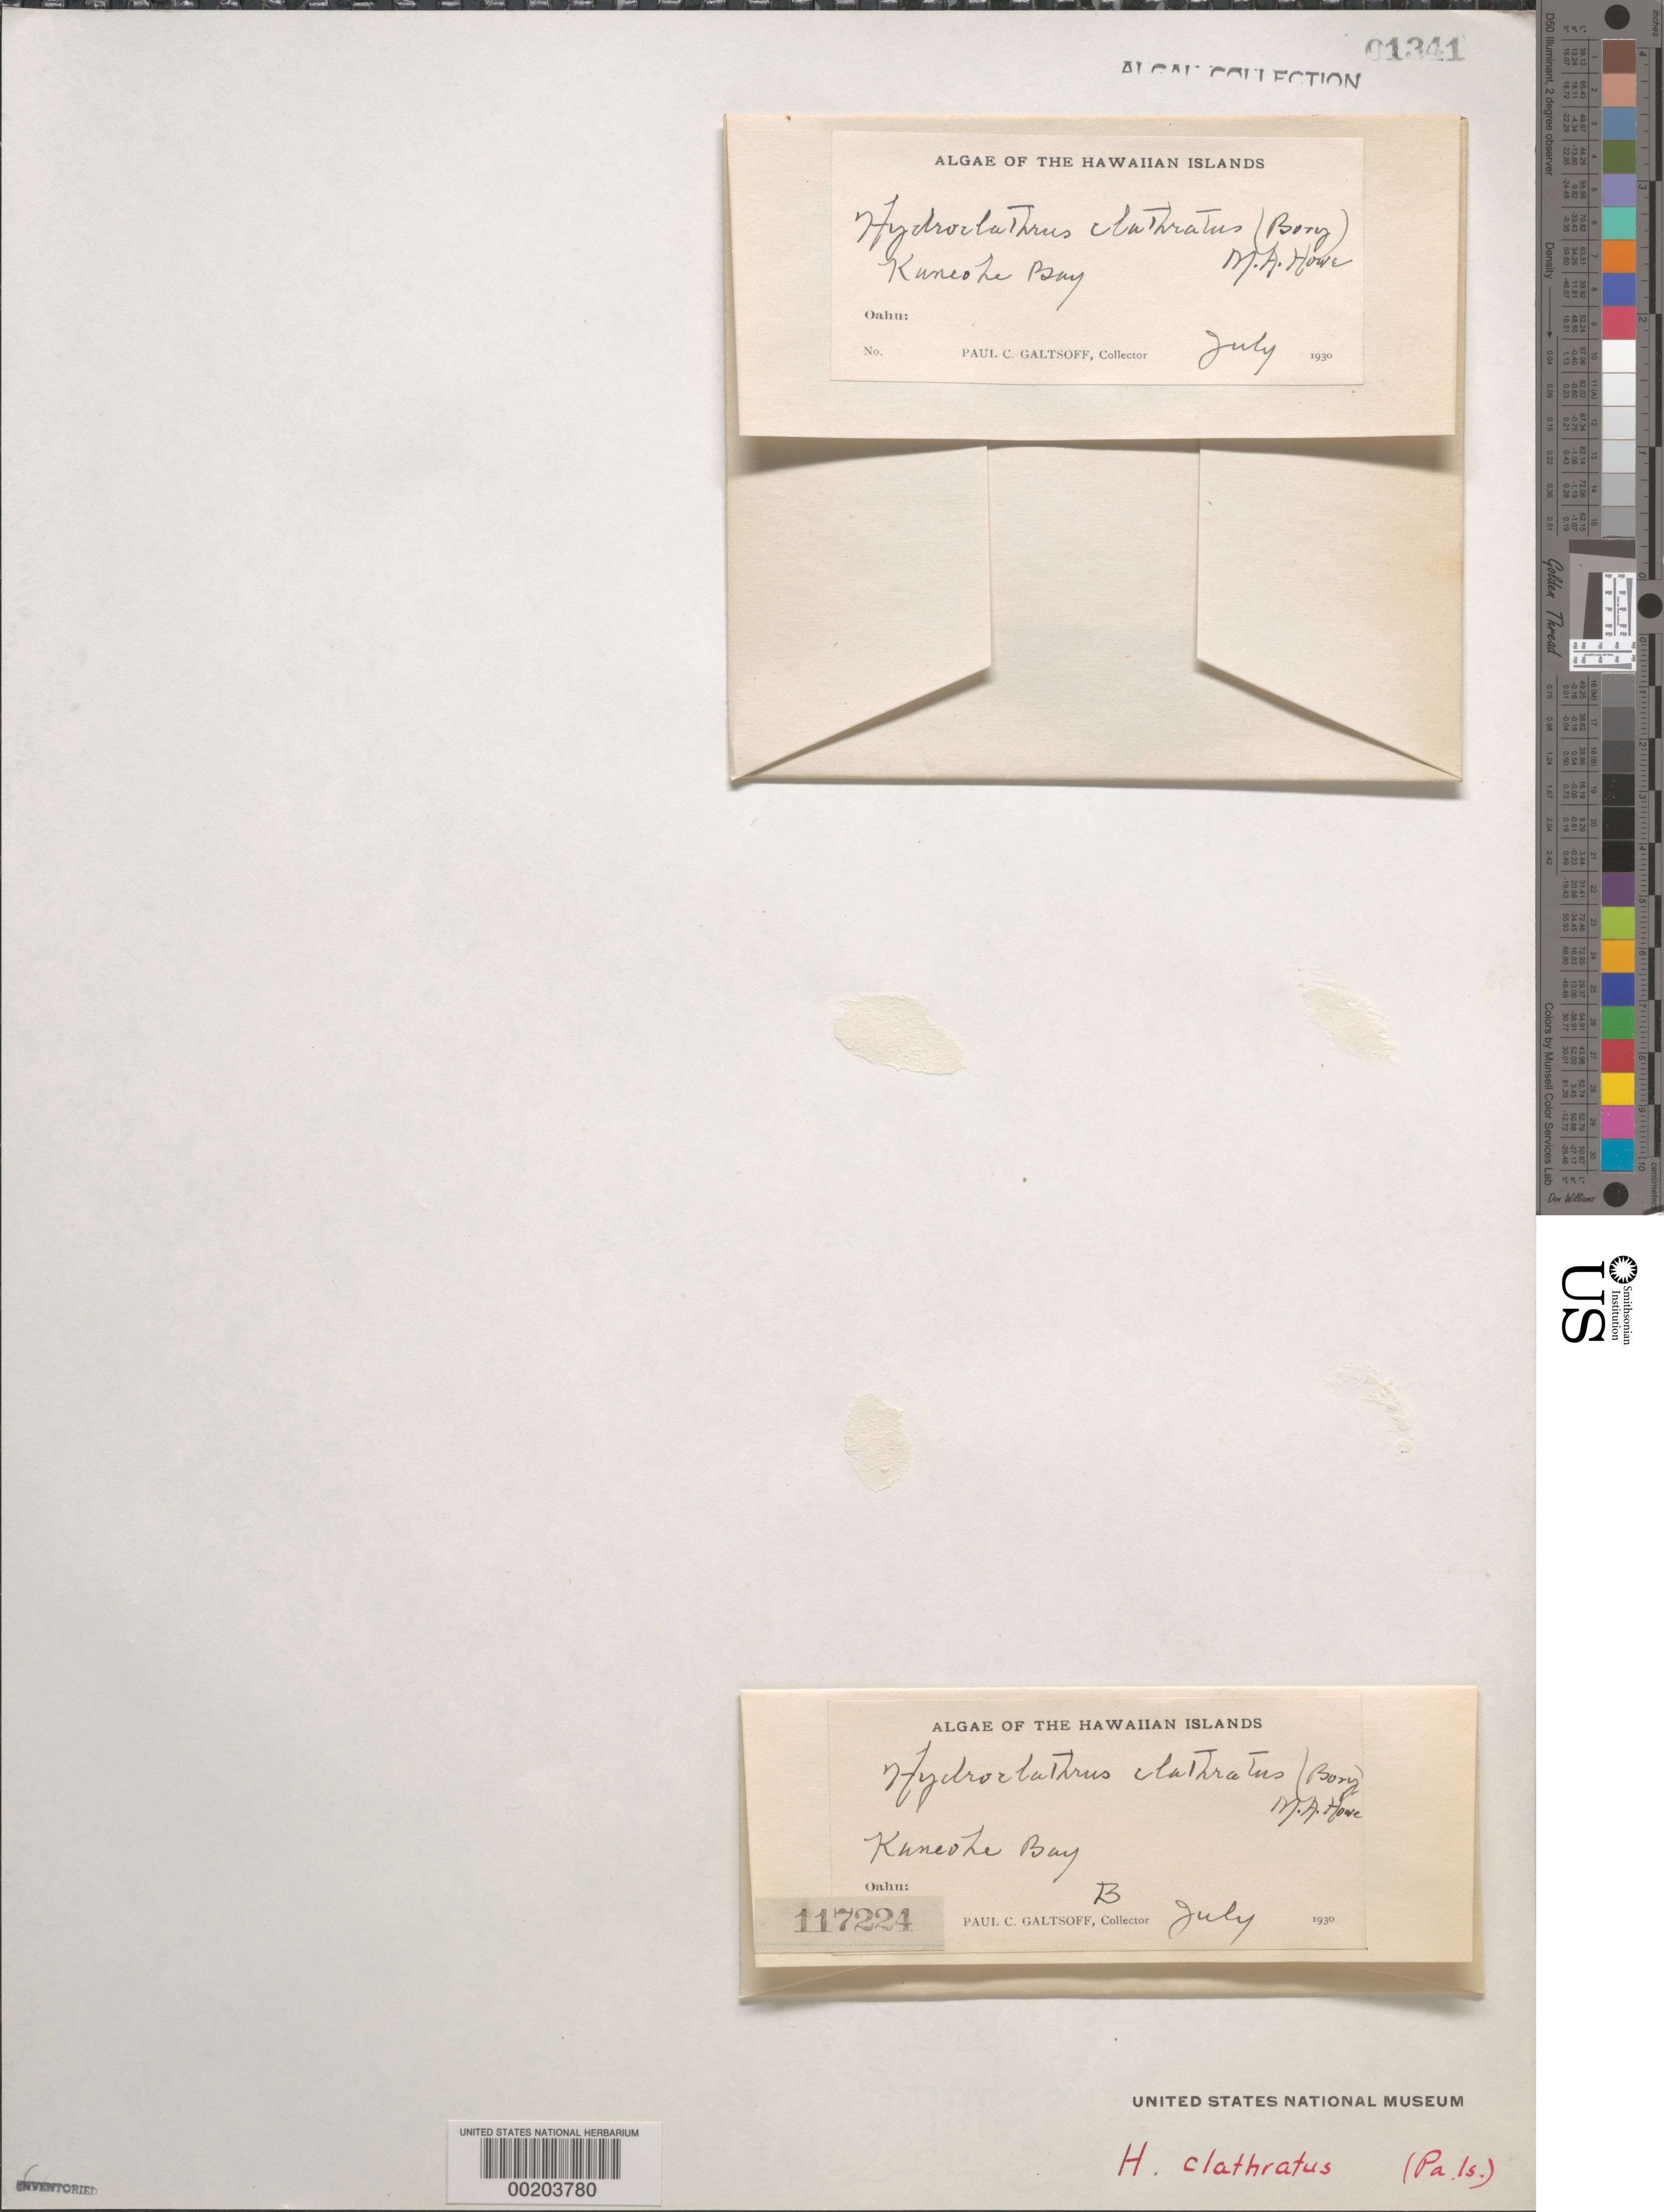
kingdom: Chromista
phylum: Ochrophyta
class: Phaeophyceae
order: Scytosiphonales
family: Scytosiphonaceae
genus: Hydroclathrus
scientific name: Hydroclathrus clathratus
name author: (C. Agardh) M. Howe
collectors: P. Galtsoff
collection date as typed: Jul 1930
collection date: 1930-07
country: United States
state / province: Hawaii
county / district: Honolulu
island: Oahu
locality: Kaneohe Bay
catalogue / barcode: US 1341